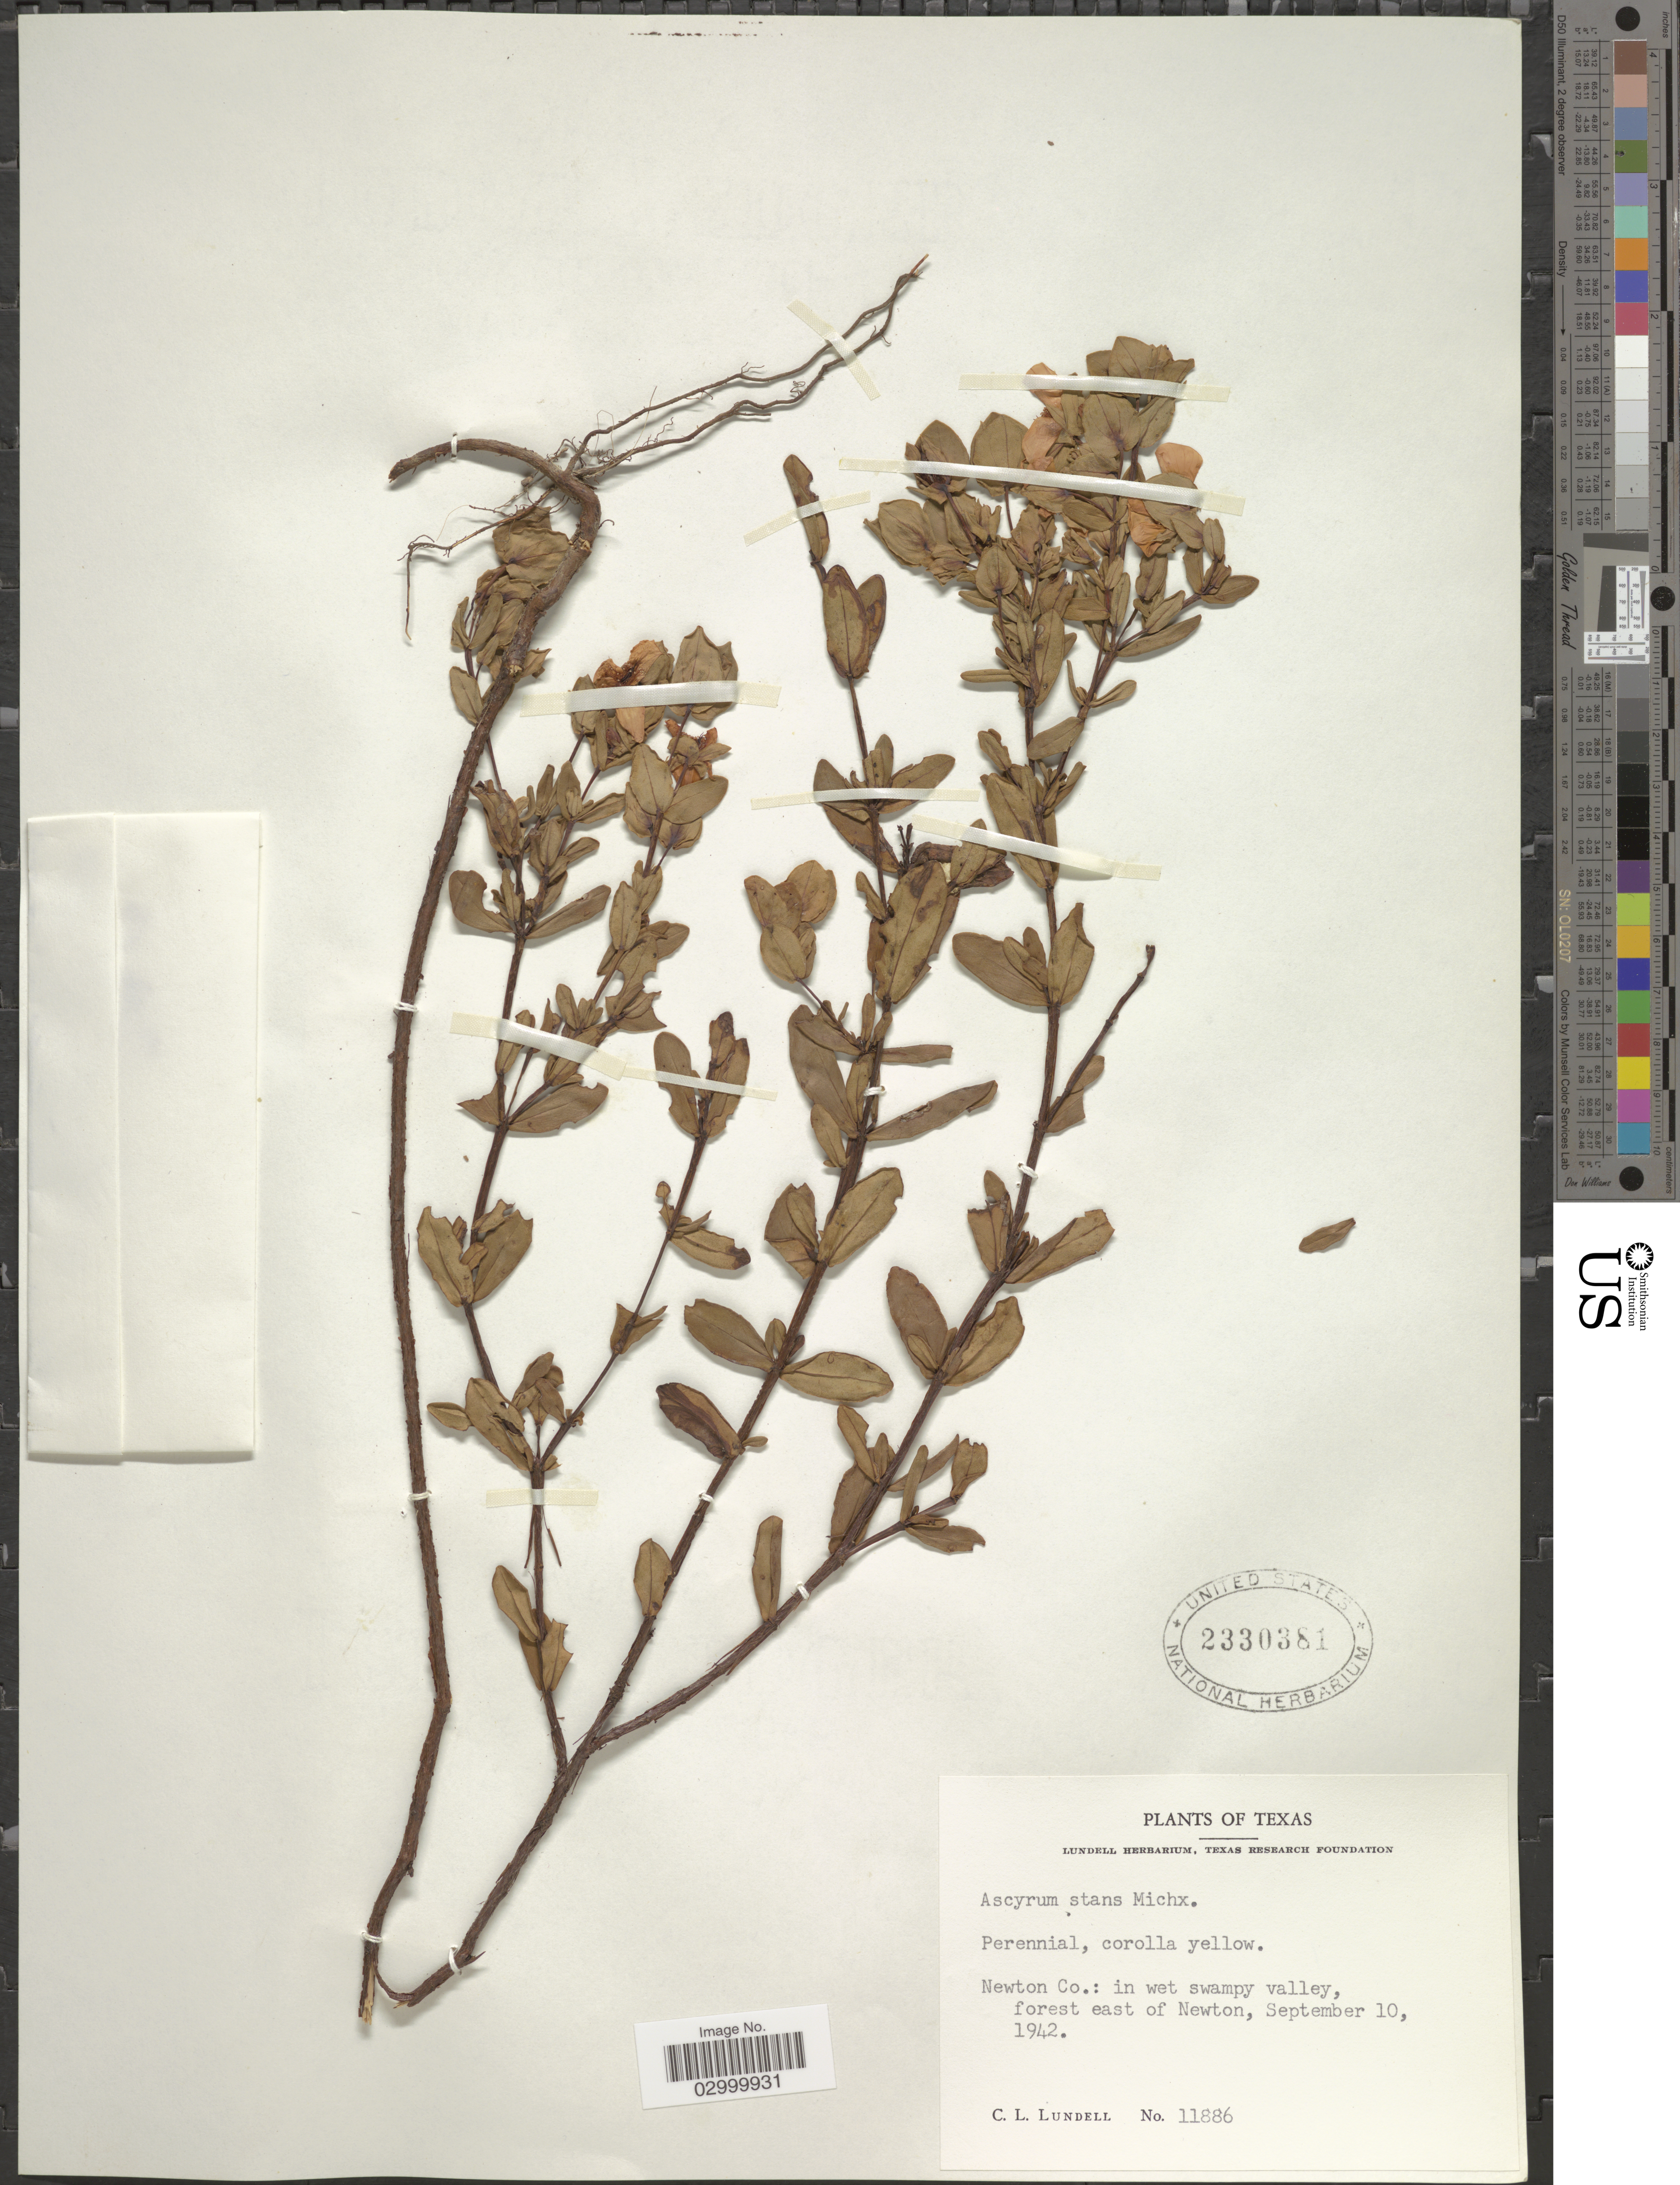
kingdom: Plantae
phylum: Tracheophyta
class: Magnoliopsida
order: Malpighiales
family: Hypericaceae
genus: Hypericum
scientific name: Hypericum crux-andreae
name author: (L.) Crantz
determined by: Strong, Mark T., (BOT), Smithsonian Institution - National Museum of Natural History (UNITED STATES)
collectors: C. L. Lundell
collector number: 11886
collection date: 1942-09-10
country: United States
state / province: Texas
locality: Newton Co.: in wet swampy valley, forest east of Newton.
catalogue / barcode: US 2330381